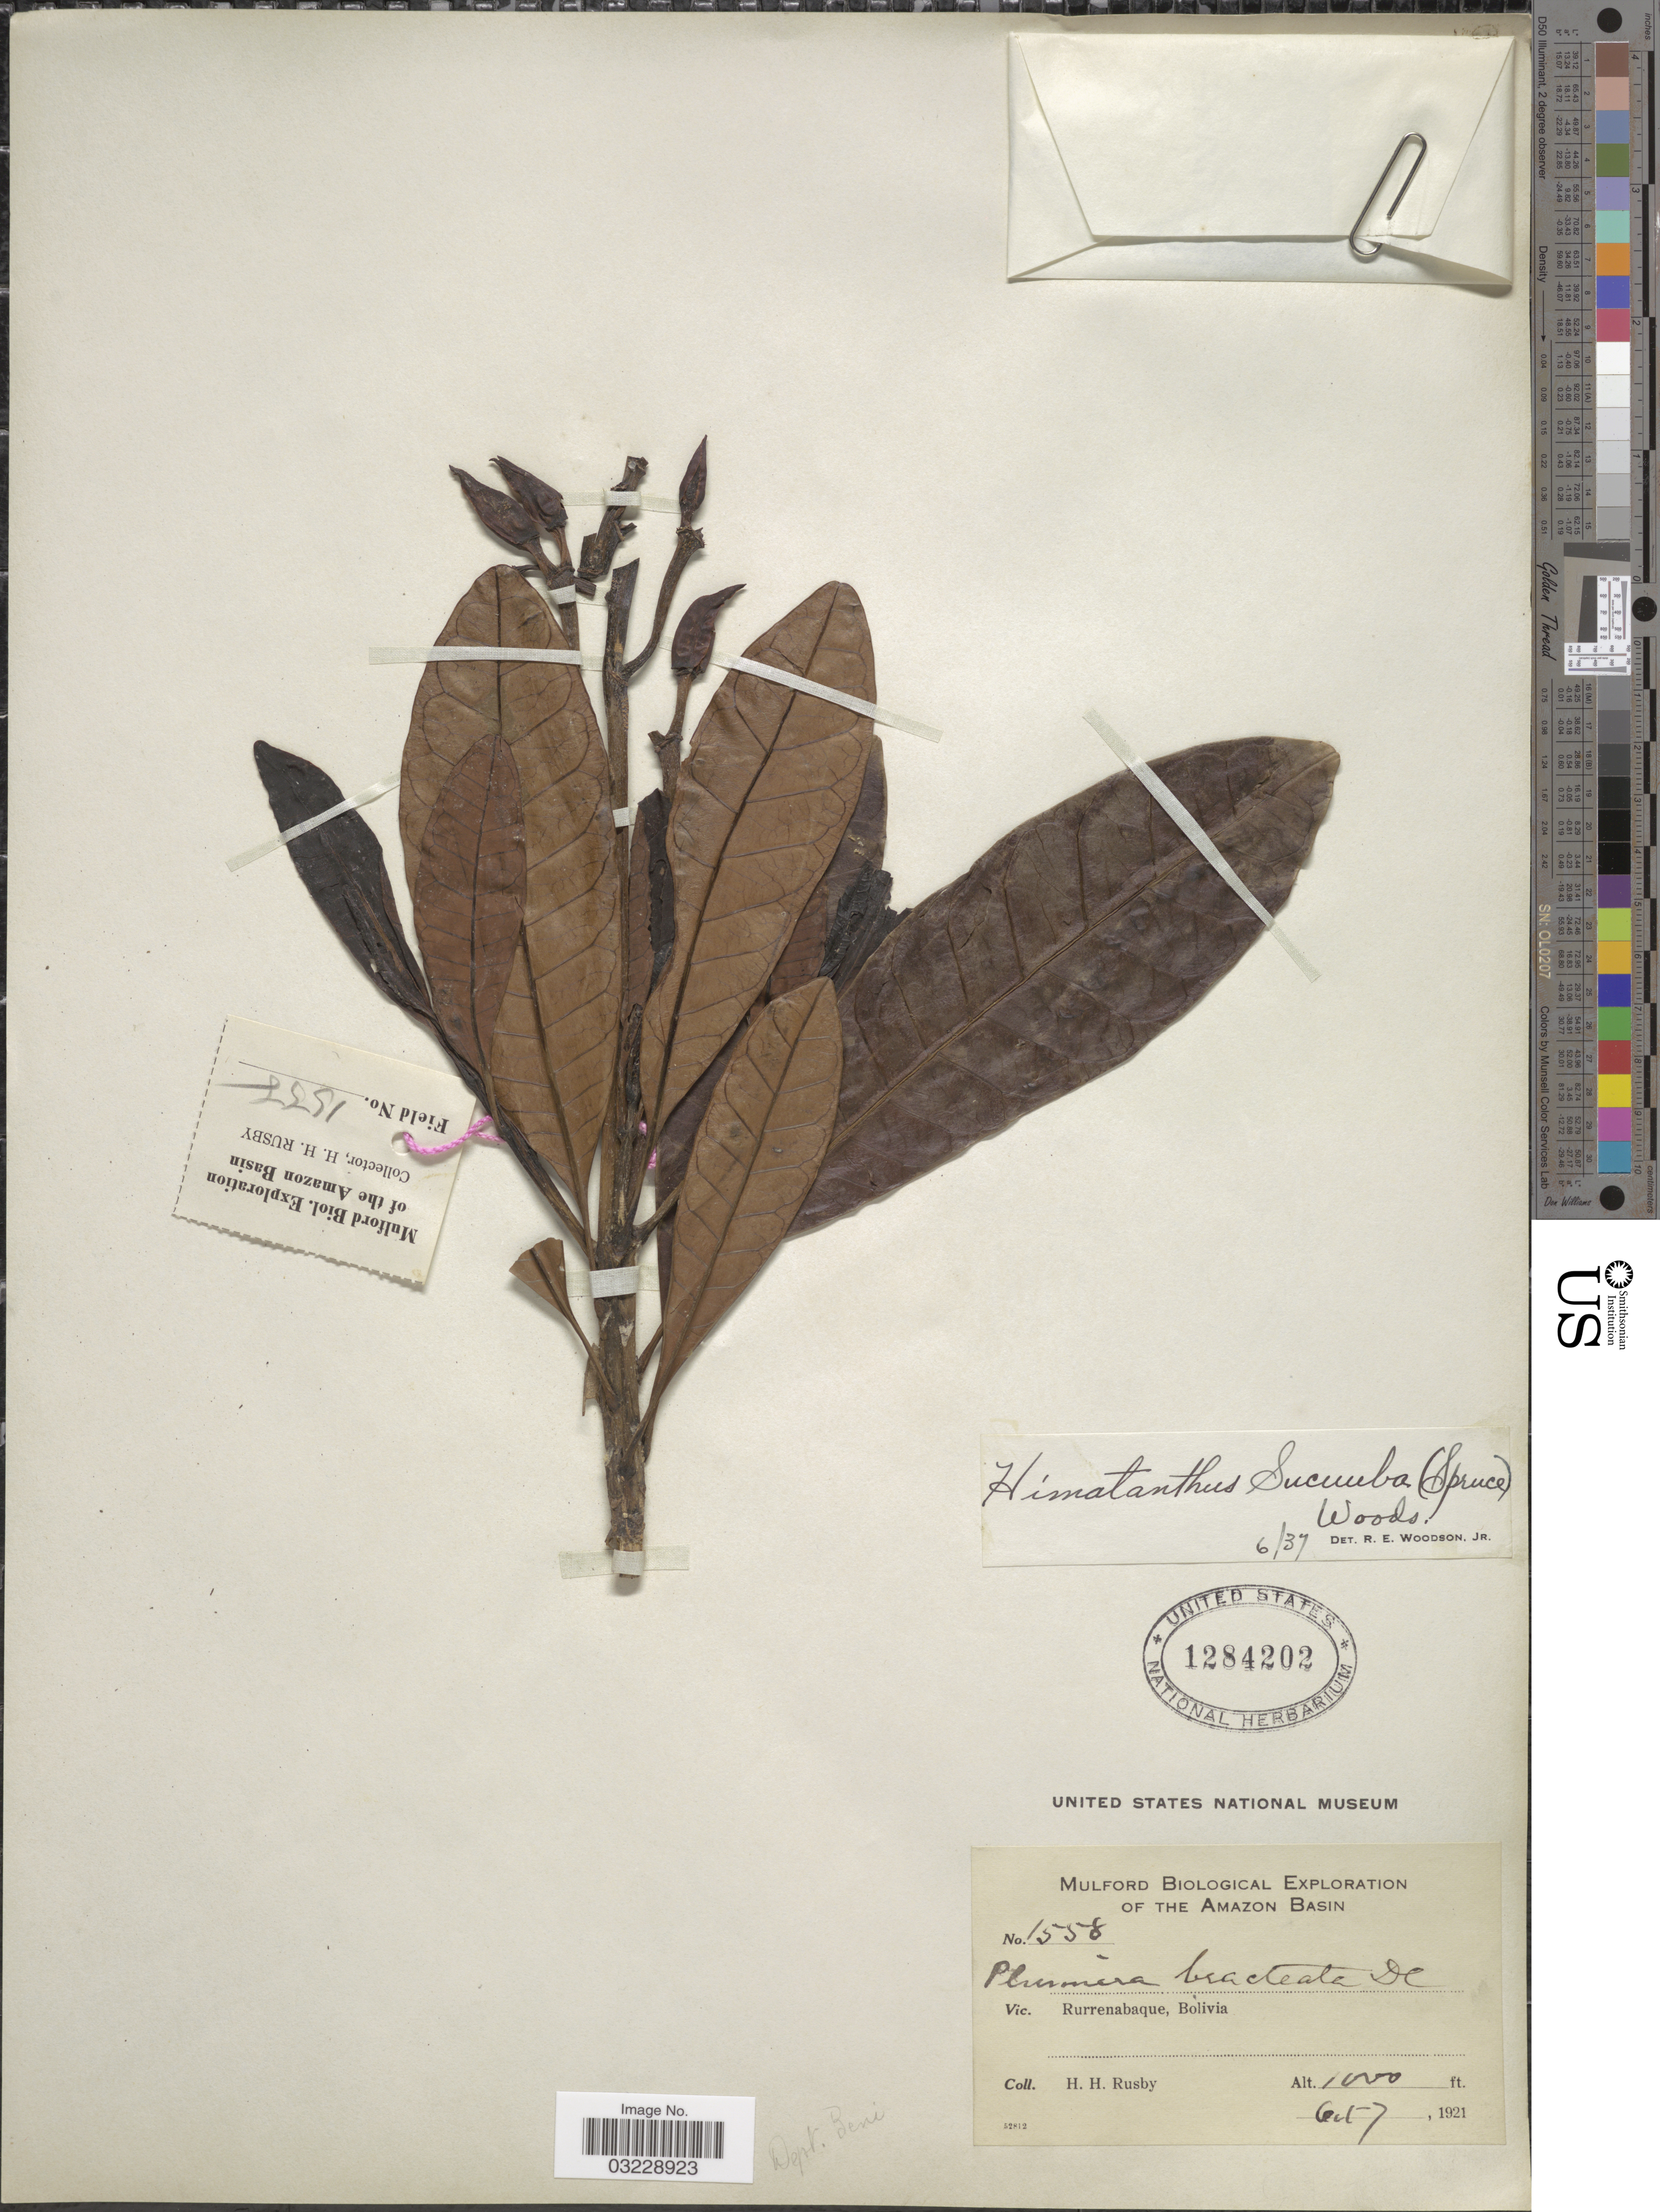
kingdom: Plantae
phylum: Tracheophyta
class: Magnoliopsida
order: Gentianales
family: Apocynaceae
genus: Himatanthus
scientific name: Himatanthus sucuuba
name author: (Spruce) Woodson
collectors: H. H. Rusby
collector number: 1558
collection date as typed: Oct 7, 1921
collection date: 1921-10-07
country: Bolivia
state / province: Beni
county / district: José Ballivián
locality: Rurrenabaque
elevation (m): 305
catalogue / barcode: US 1284202